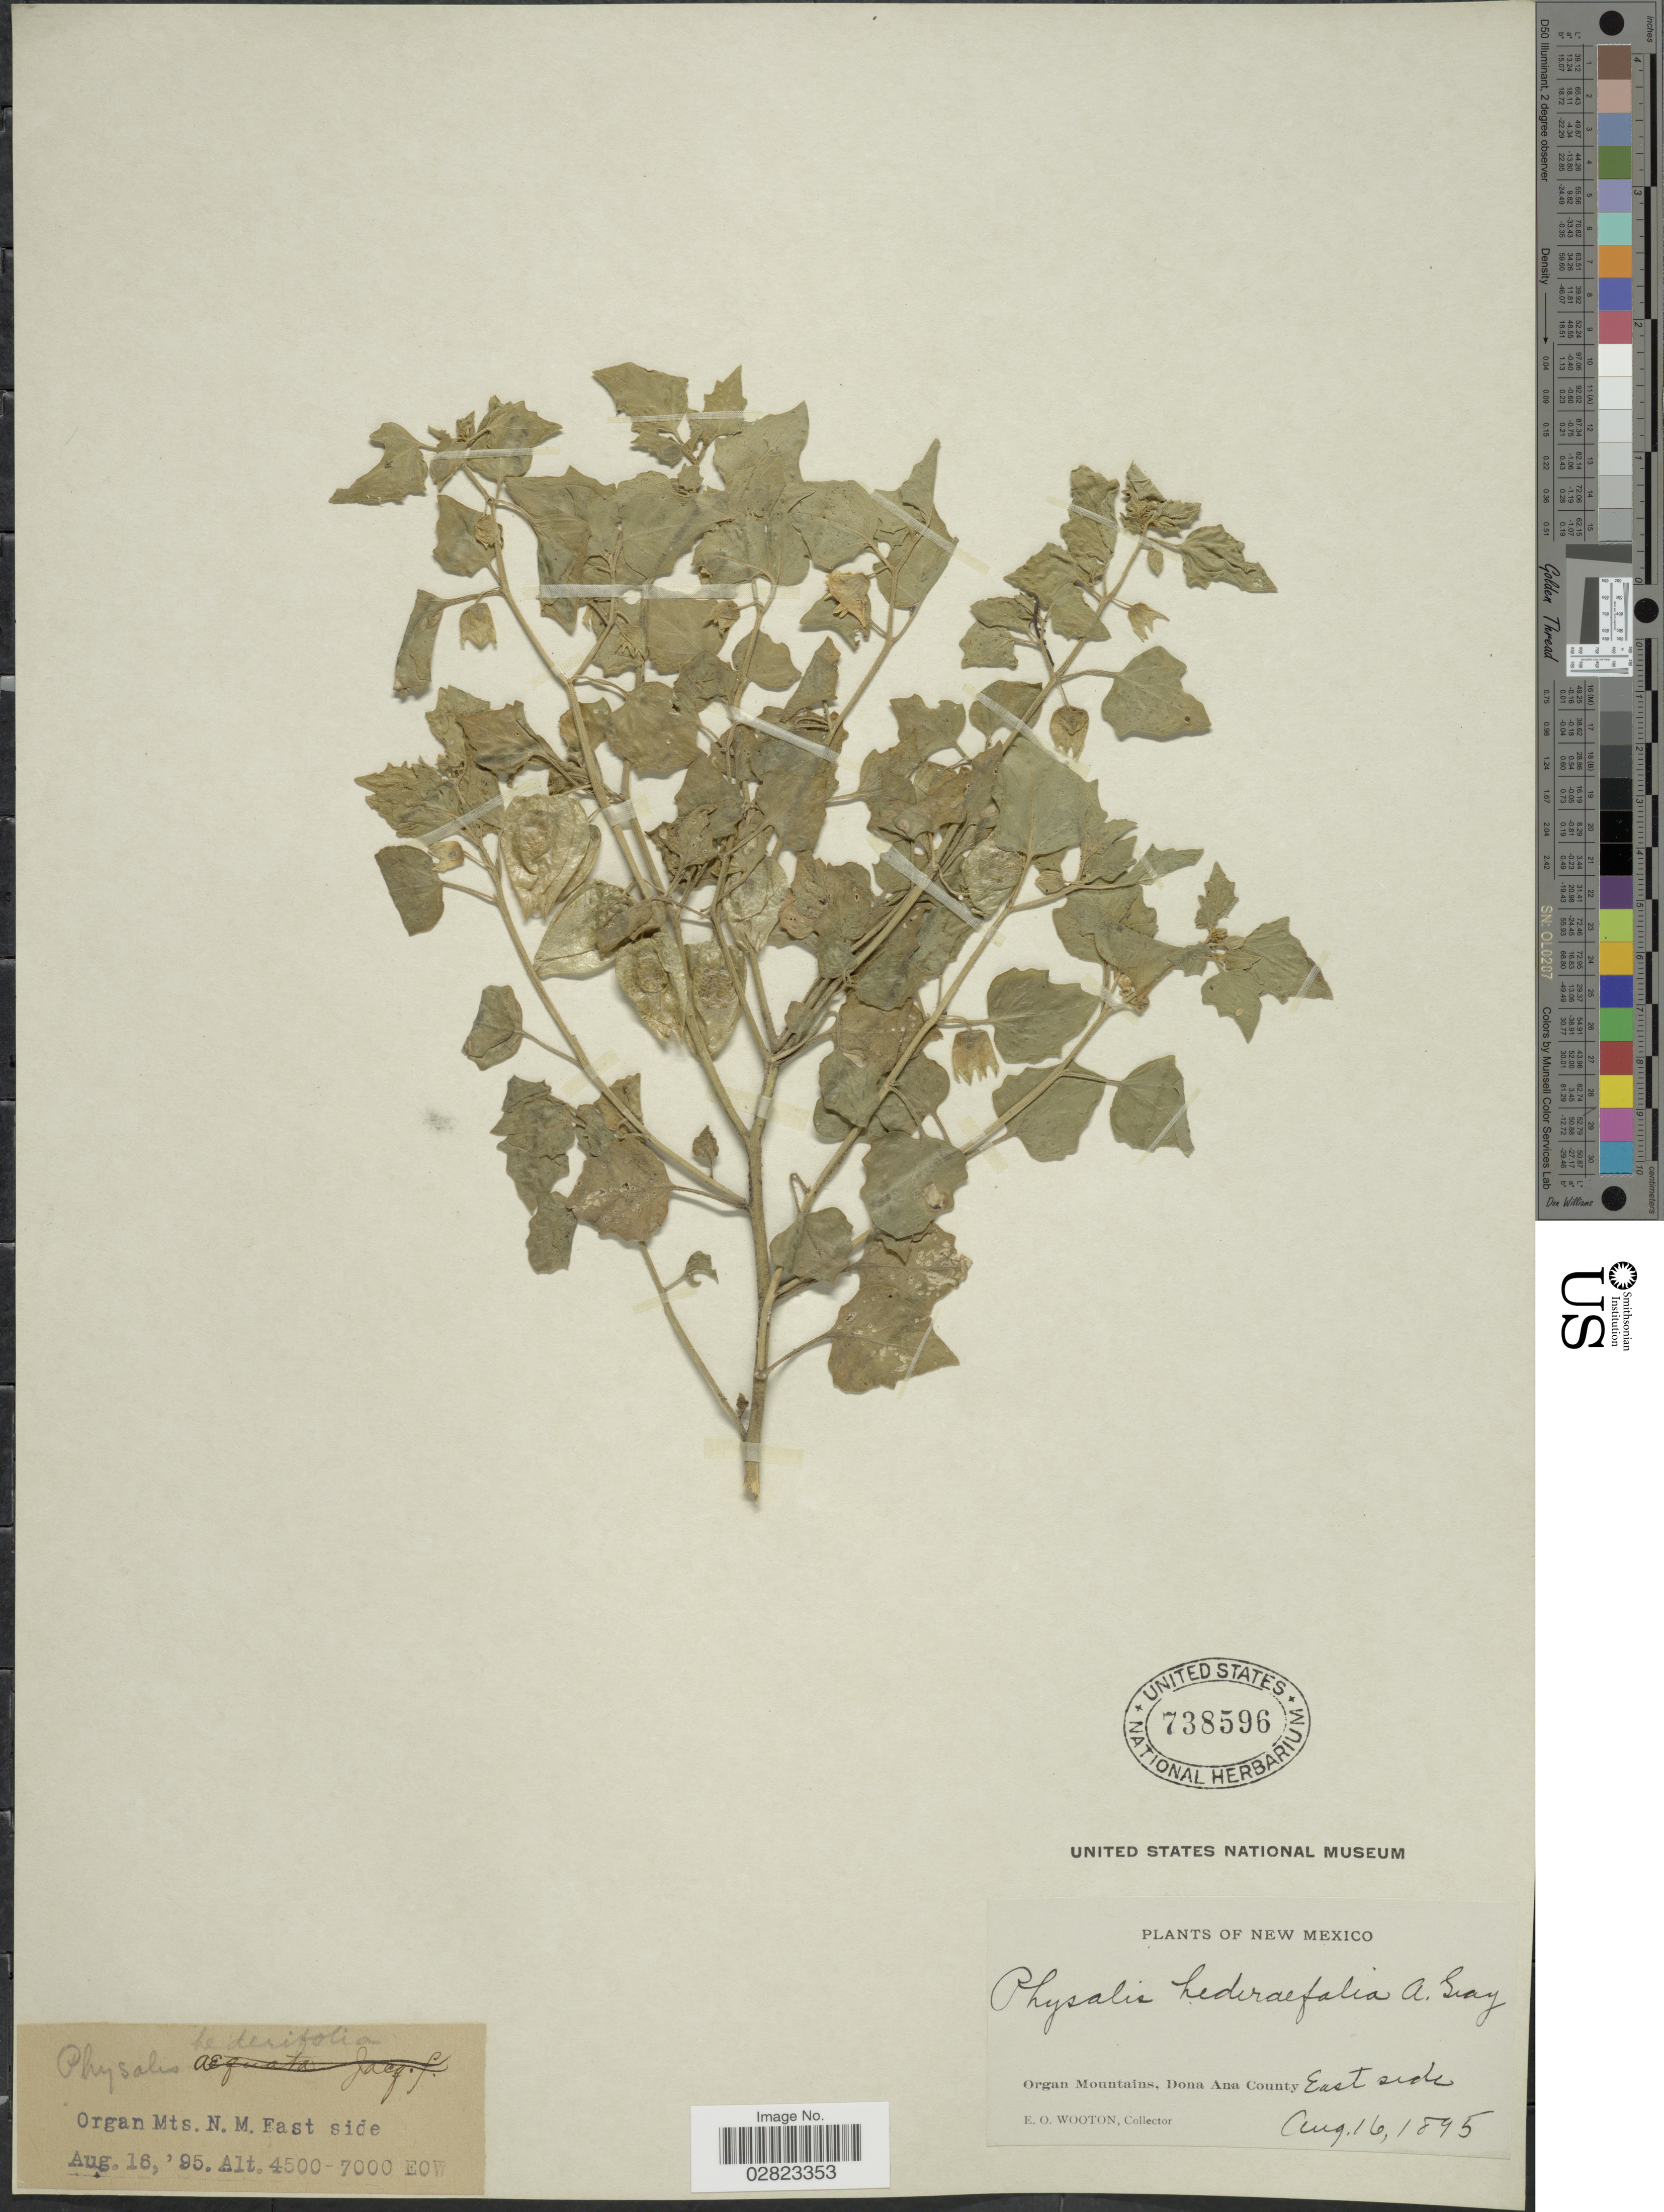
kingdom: Plantae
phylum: Tracheophyta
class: Magnoliopsida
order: Solanales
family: Solanaceae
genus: Physalis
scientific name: Physalis hederifolia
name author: A. Gray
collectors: E. O. Wooton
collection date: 1895-08-16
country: United States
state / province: New Mexico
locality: Organ Mts., Dona Ana County, East side. N.M. East side.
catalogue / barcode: US 738596